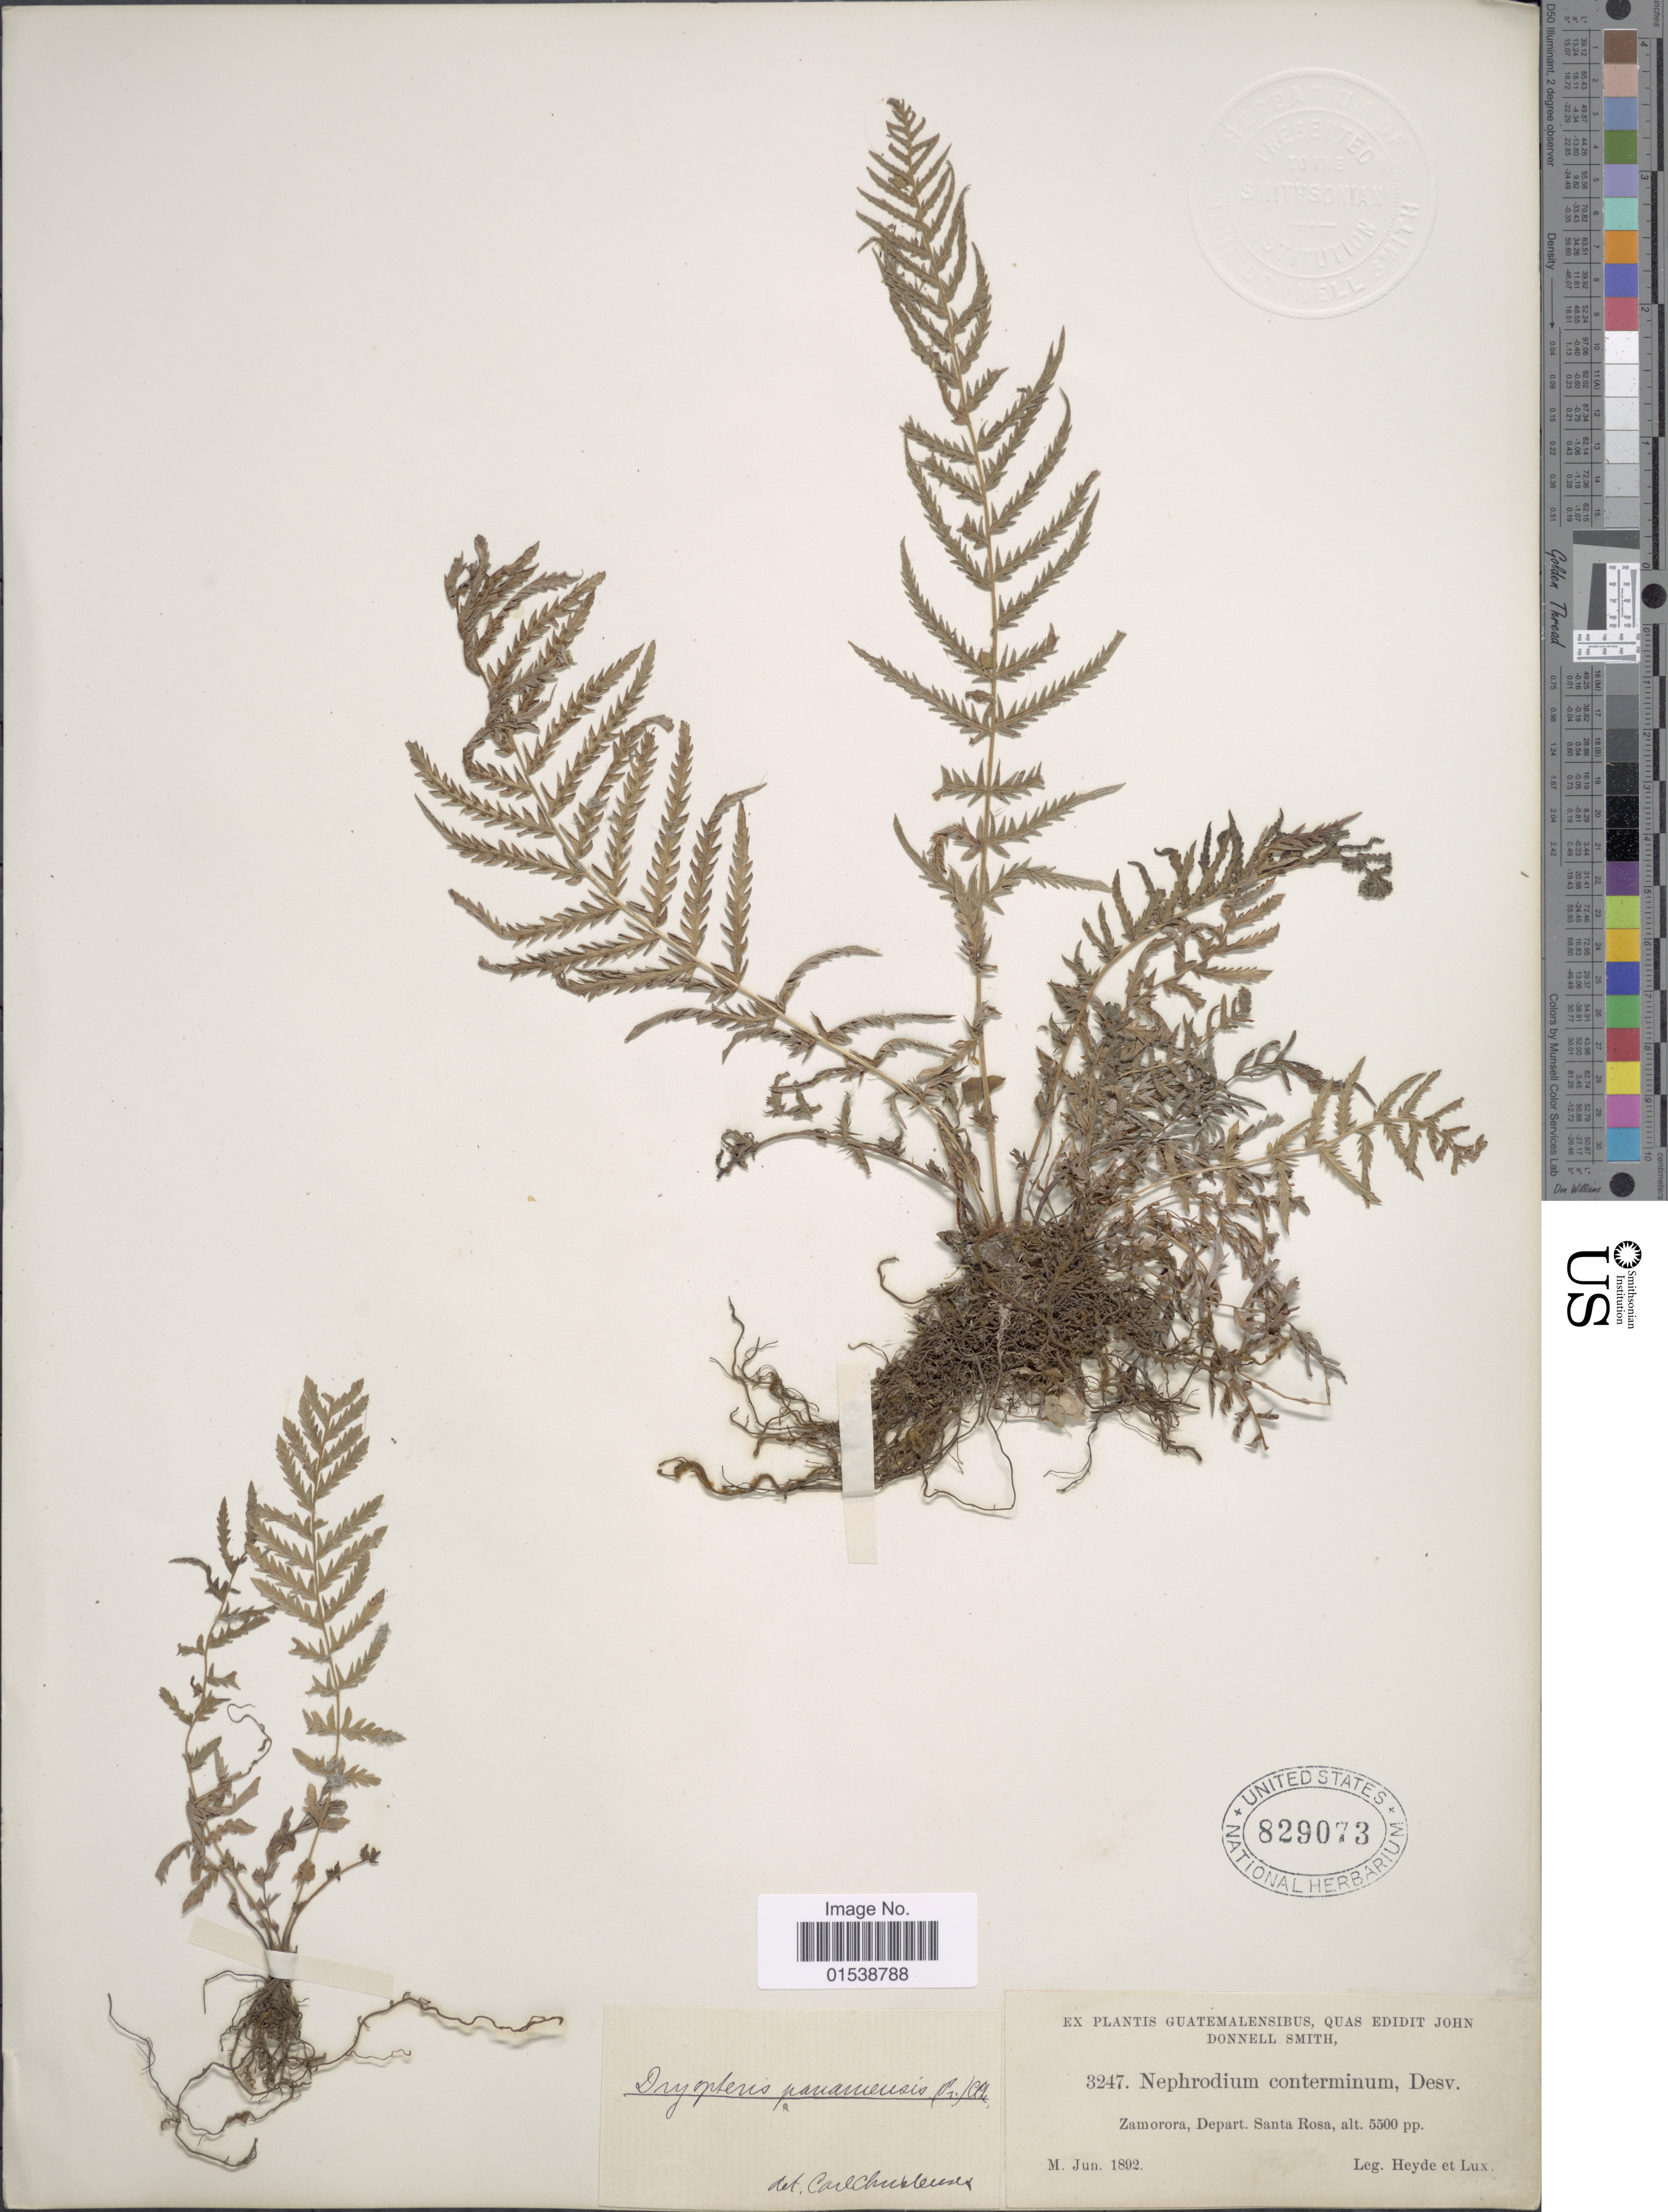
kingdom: Plantae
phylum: Tracheophyta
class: Polypodiopsida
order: Polypodiales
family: Thelypteridaceae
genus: Amauropelta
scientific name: Amauropelta resinifera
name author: (Desv.) Pic. Serm.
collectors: Heyde & Lux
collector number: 3247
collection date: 1892-06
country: Guatemala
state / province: Santa Rosa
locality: Zamorora, Depart. Santa Rosa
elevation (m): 1676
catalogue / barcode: US 829073